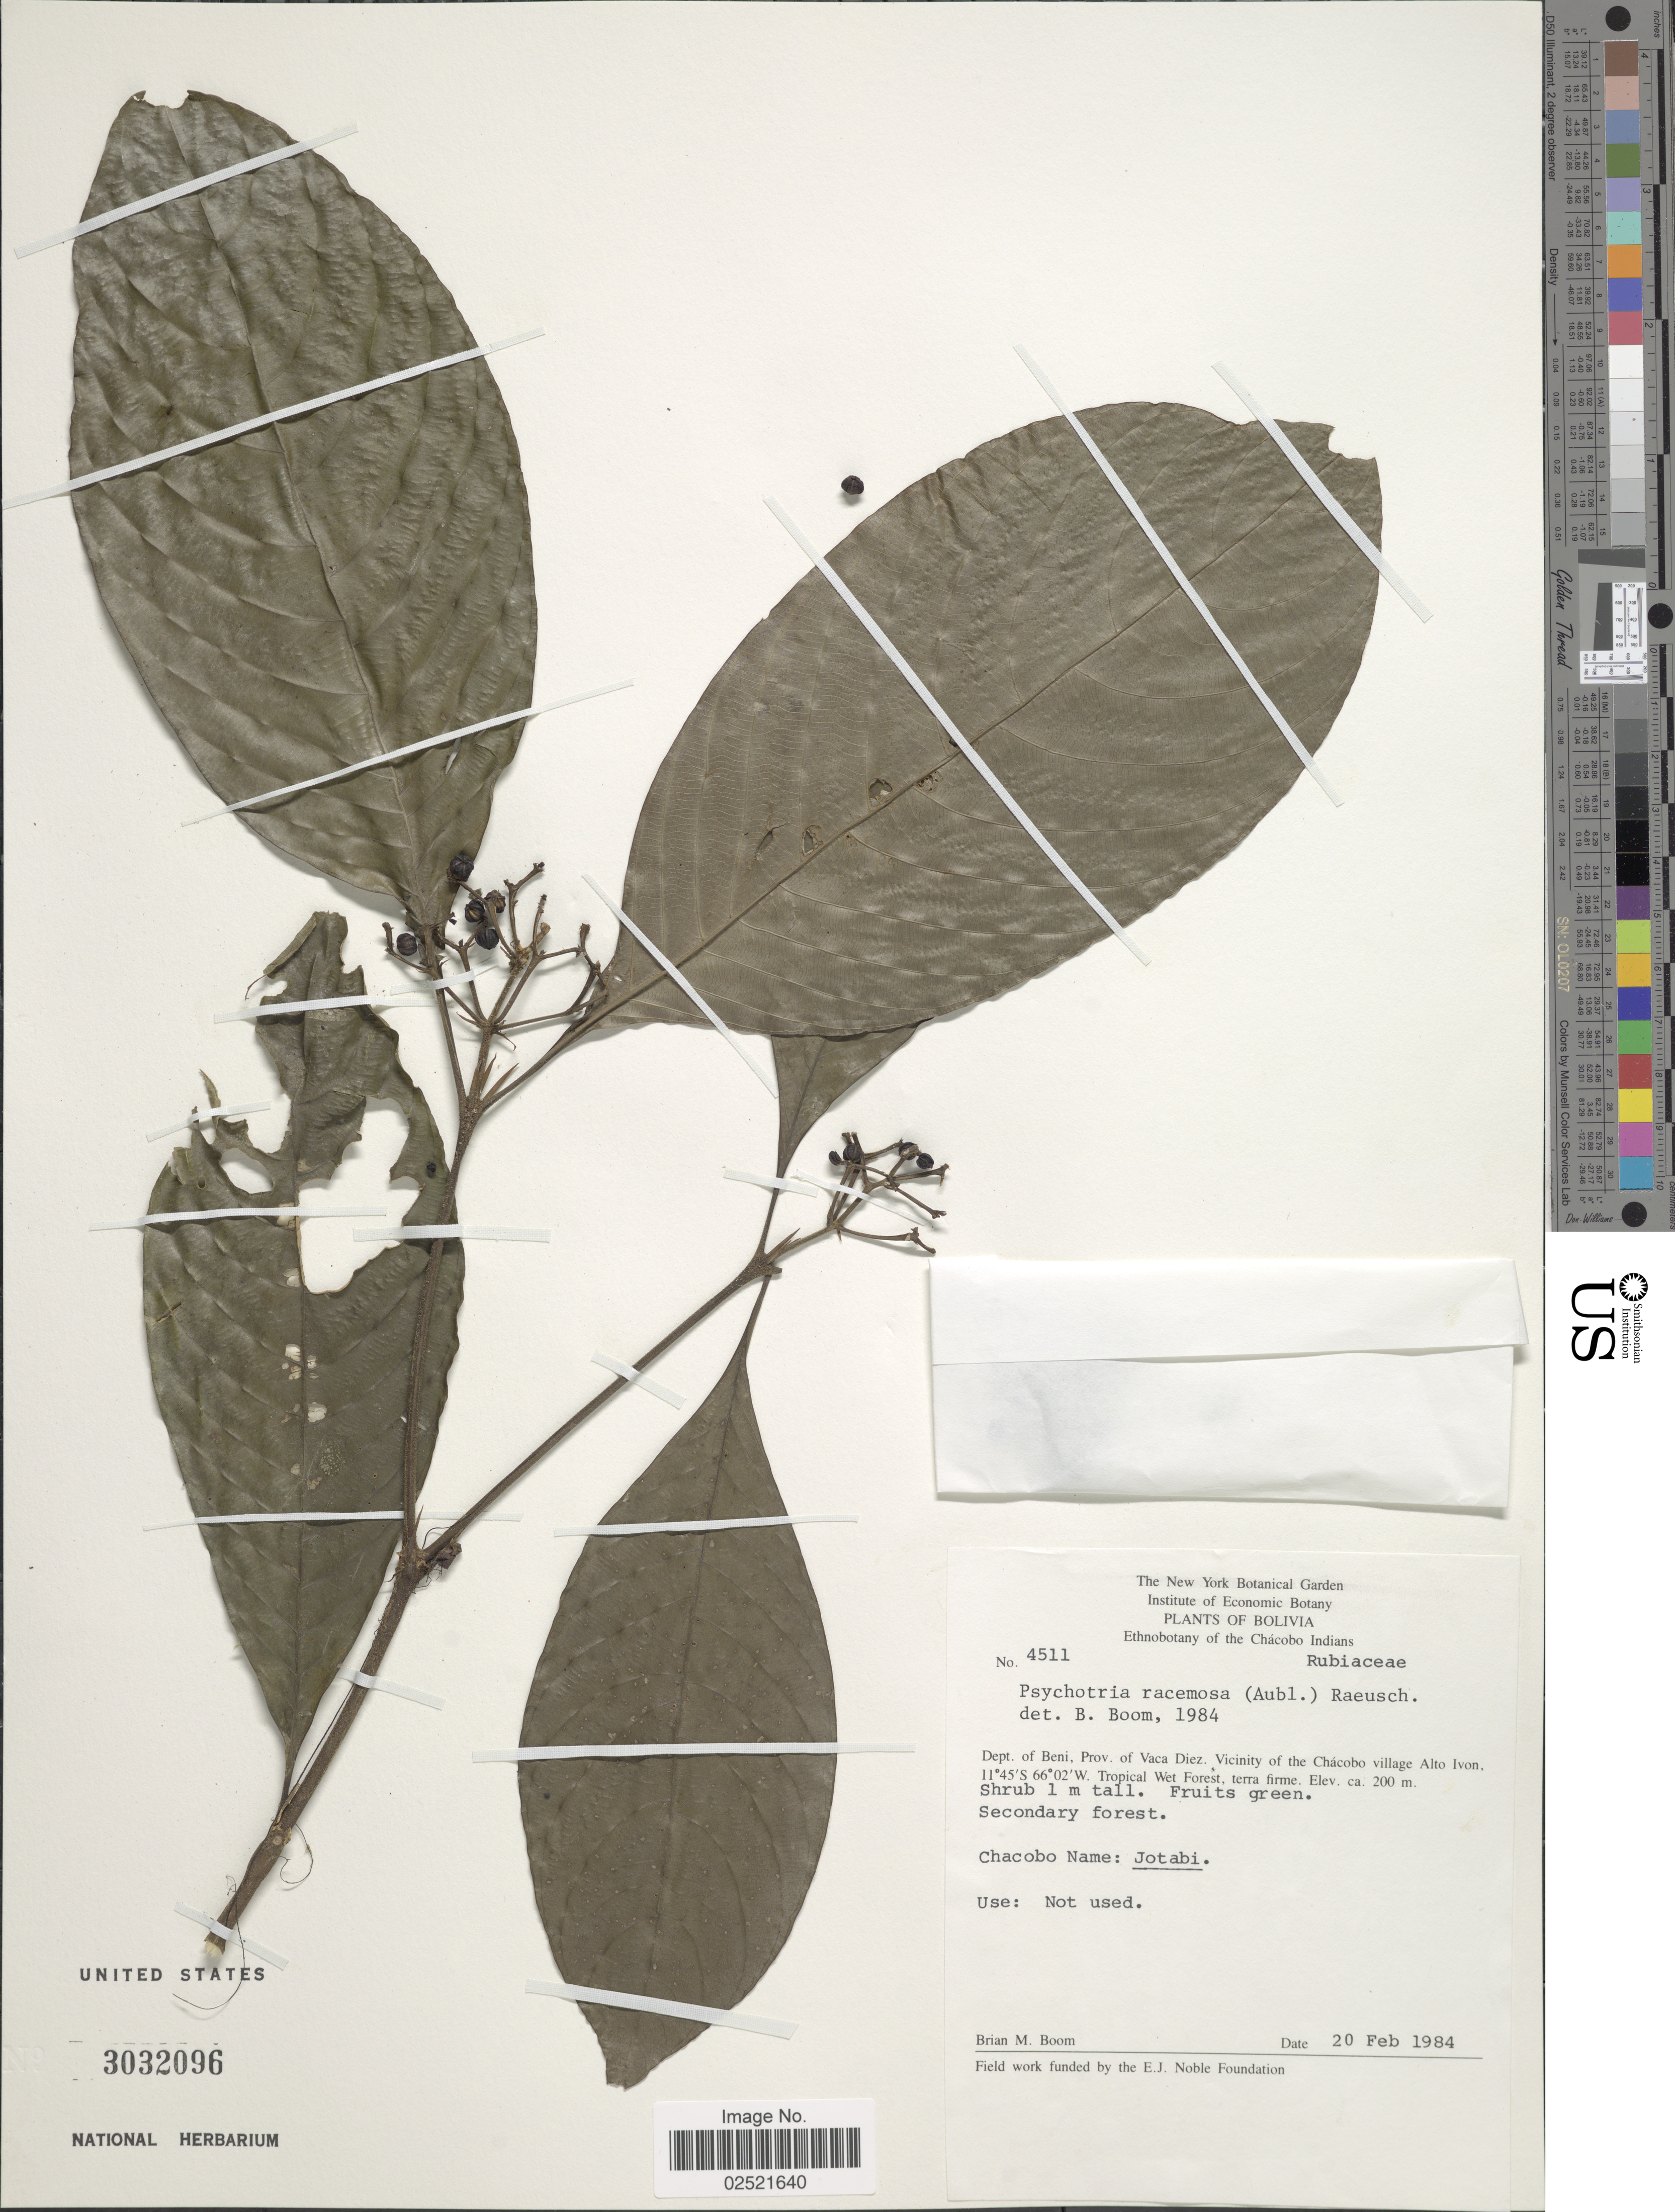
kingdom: Plantae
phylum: Tracheophyta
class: Magnoliopsida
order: Gentianales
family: Rubiaceae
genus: Psychotria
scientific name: Psychotria racemosa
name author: Rich.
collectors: B. M. Boom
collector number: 4511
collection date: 1984-02-20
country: Bolivia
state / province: Beni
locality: Prov. of Vaca Diez, Vicinity of the Chacobo village Alto Ivon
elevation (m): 200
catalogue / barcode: US 3032096